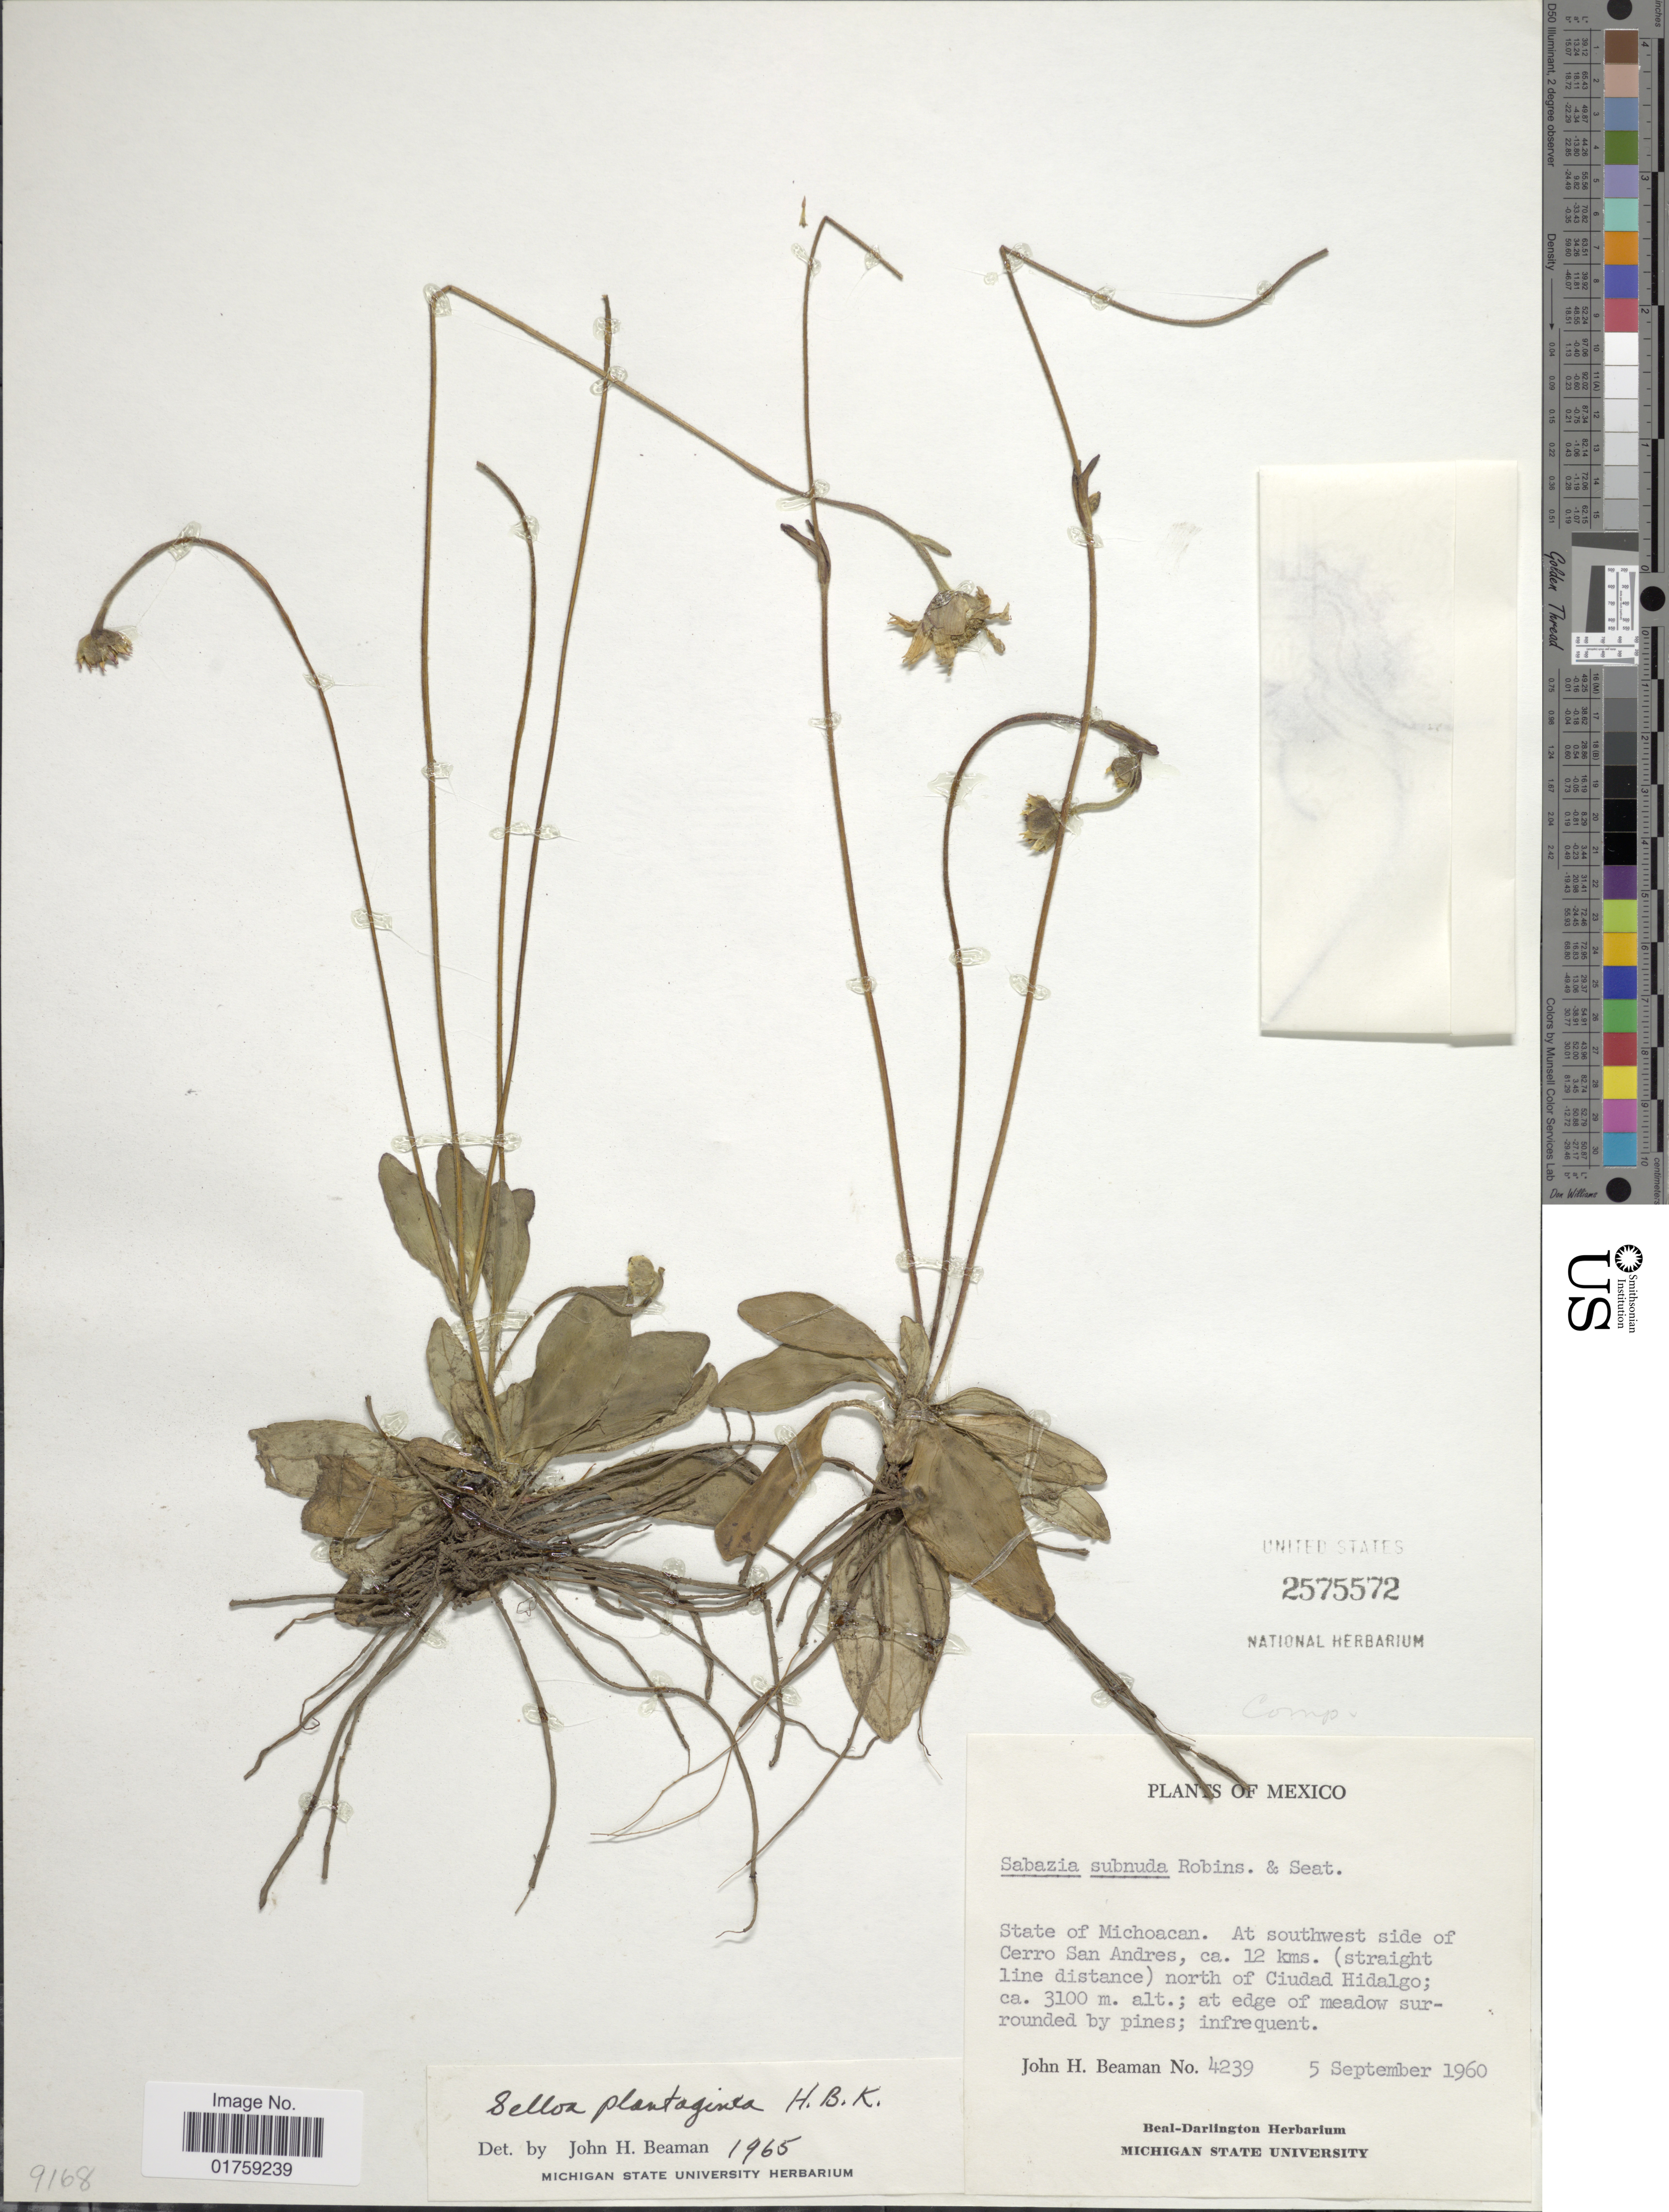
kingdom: Plantae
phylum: Tracheophyta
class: Magnoliopsida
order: Asterales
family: Asteraceae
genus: Selloa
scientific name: Selloa plantaginea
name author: Kunth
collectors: J. H. Beaman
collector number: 4239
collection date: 1960-09-05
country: Mexico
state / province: Michoacán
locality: Mexico. State of Michoacán. At southwest side of Cerro San Andres , ca. 12 kms. (straight line distance) north of Ciudad Hidalgo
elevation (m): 3100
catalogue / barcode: US 2575572